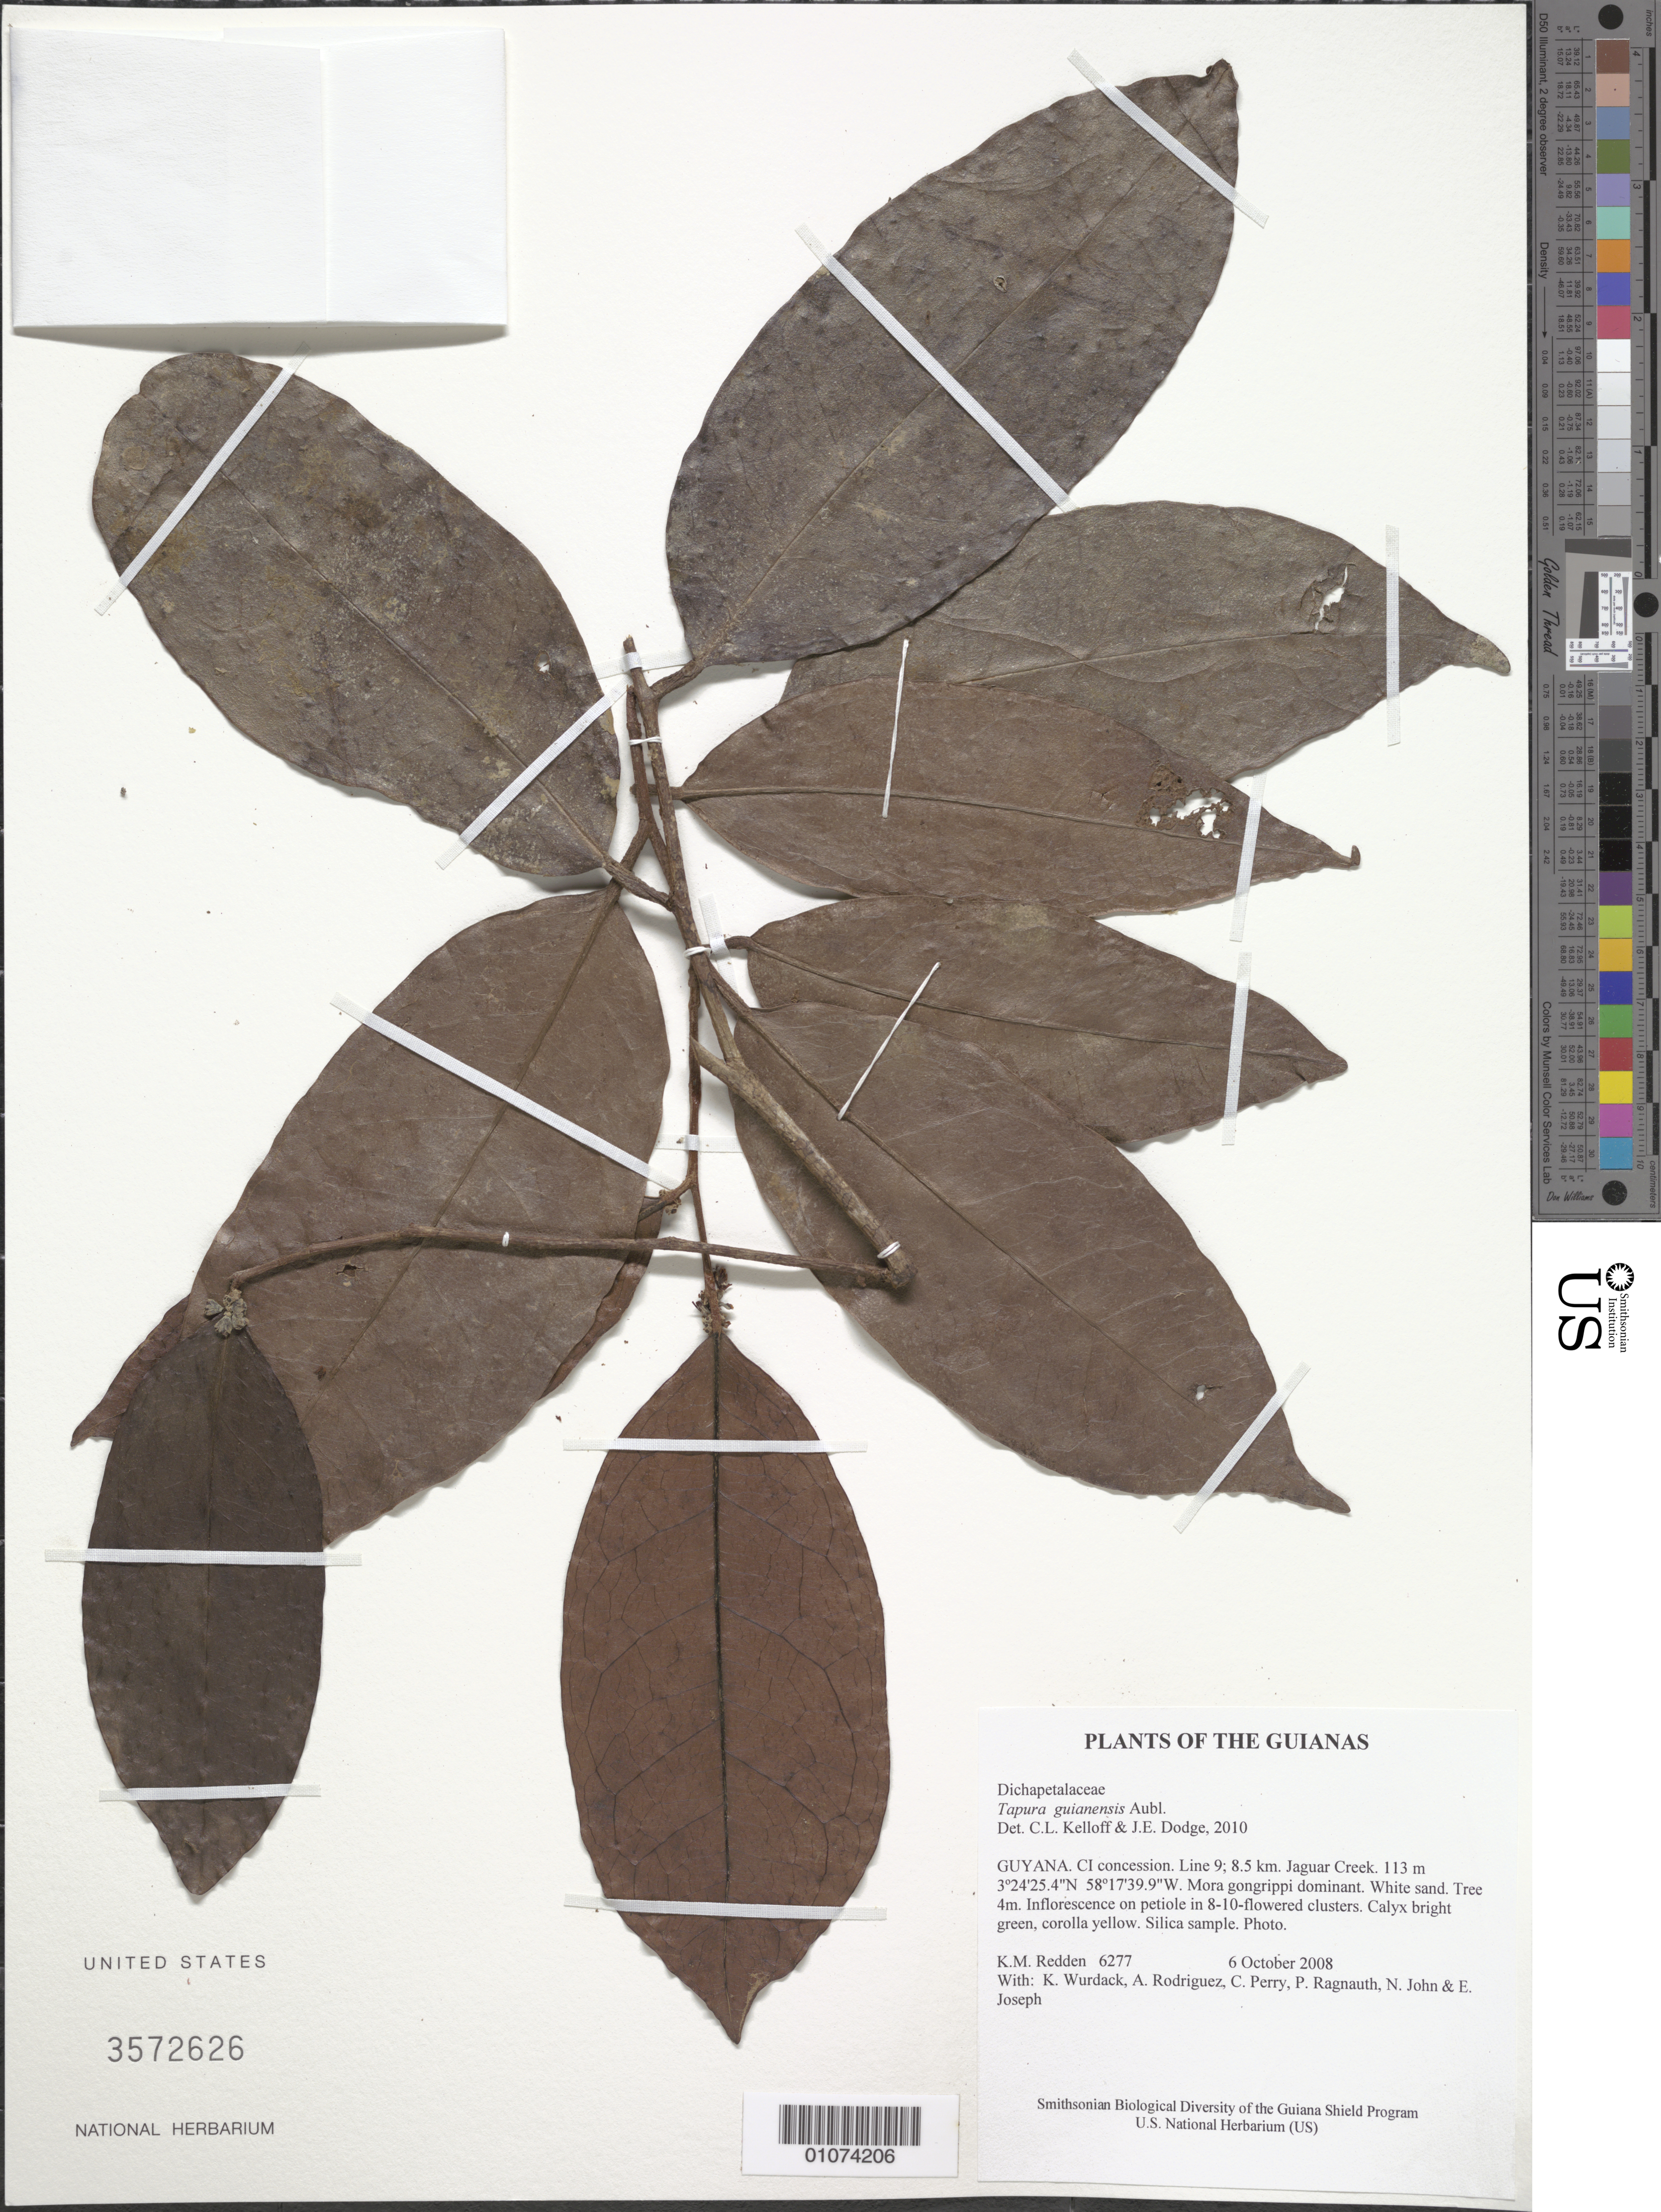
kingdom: Plantae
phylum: Tracheophyta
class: Magnoliopsida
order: Malpighiales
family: Dichapetalaceae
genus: Tapura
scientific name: Tapura guianensis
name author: Aubl.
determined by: Kelloff, Carol L.; Dodge, J. E.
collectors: K. M. Redden, K. Wurdack, A. Rodriguez, C. Perry, P. Ragnauth, N. John & E. Joseph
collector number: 6277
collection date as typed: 6 October 2008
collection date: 2008-10-06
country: Guyana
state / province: U. Takutu-U. Essequibo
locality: CI concession. Line 9; 8.5 km. Jaguar Creek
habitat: Mora gongrippi dominant. White sand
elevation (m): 113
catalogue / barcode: US 3572626